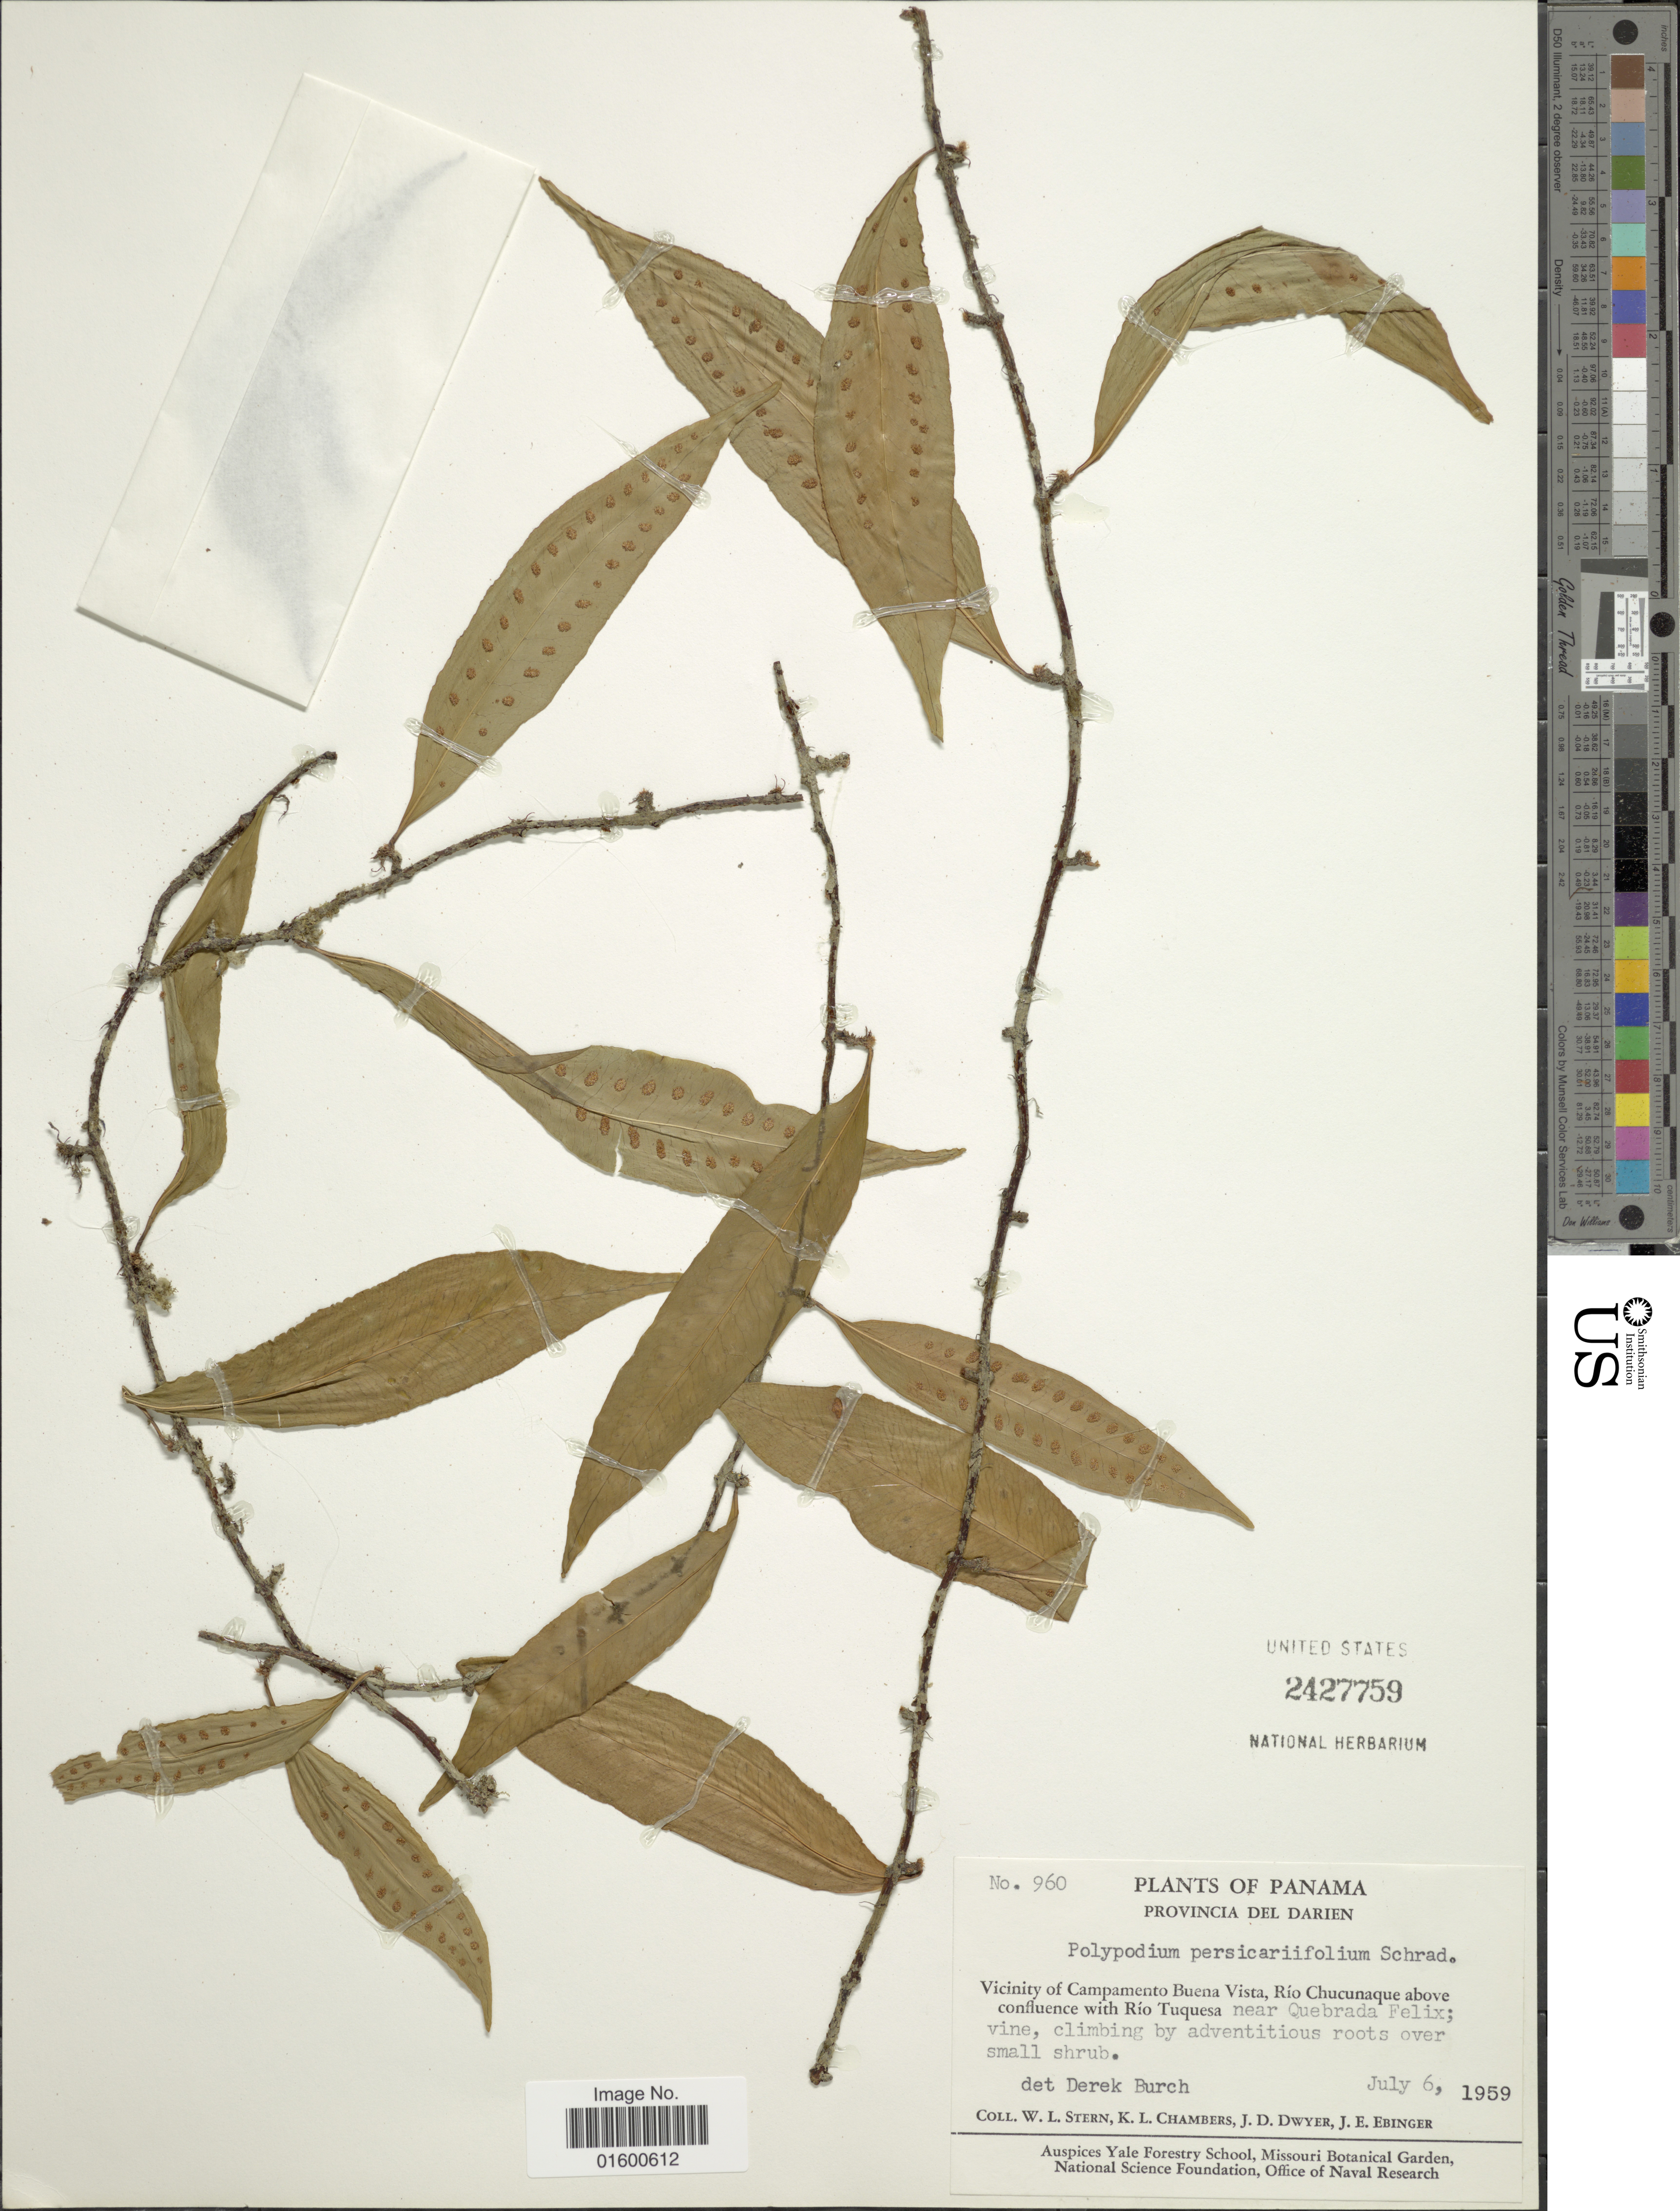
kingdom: Plantae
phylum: Tracheophyta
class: Polypodiopsida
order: Polypodiales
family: Polypodiaceae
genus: Microgramma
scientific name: Microgramma persicariifolia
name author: (Schrad.) C. Presl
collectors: W. L. Stern, K. Chambers, J. D. Dwyer & J. Ebinger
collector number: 960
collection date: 1959-07-06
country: Panama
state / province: Darién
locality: Provincia del Darien, Vicinity of Campamento Buena Vista, Rio Chucunaque above confluence with Rio Tuquesa near Quebrada Felix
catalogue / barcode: US 2427759